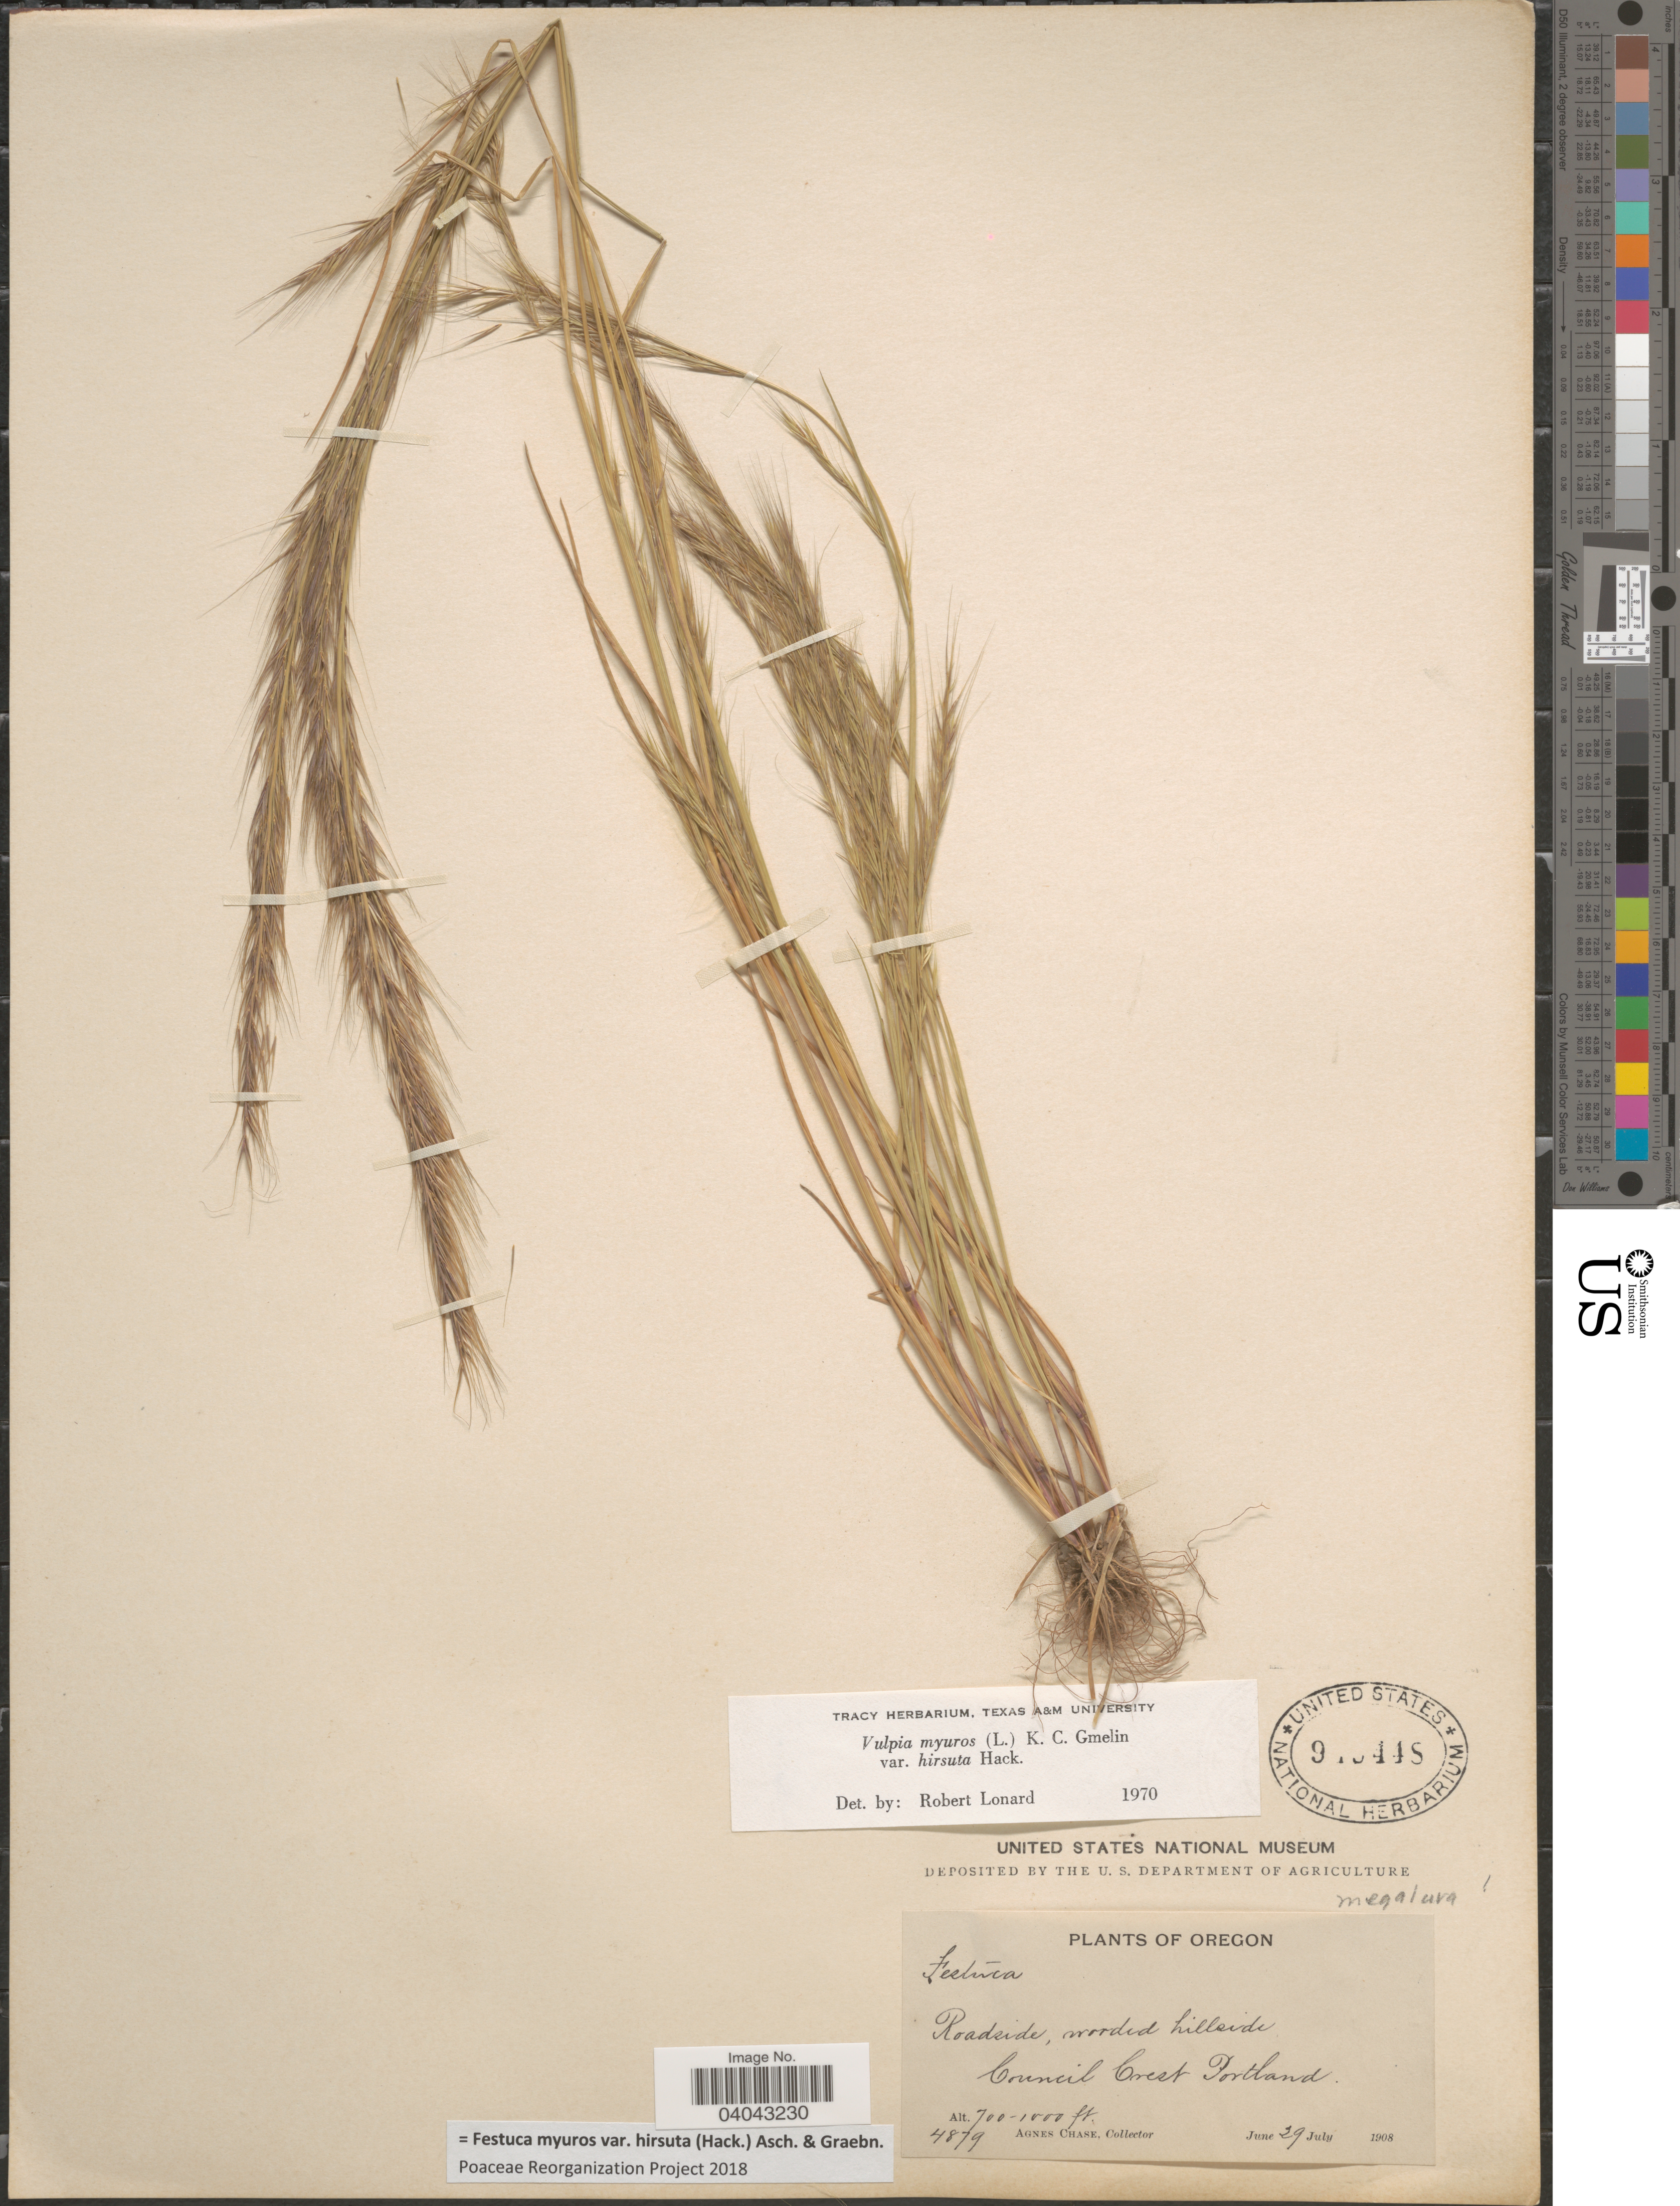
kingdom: Plantae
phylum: Tracheophyta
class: Liliopsida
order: Poales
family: Poaceae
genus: Festuca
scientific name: Festuca myuros var. hirsuta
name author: (Hack.) Asch. & Graebn.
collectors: A. Chase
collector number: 4879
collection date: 1908-06-29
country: United States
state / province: Oregon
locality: Roadside, wooded hillside Council Crest Portland.